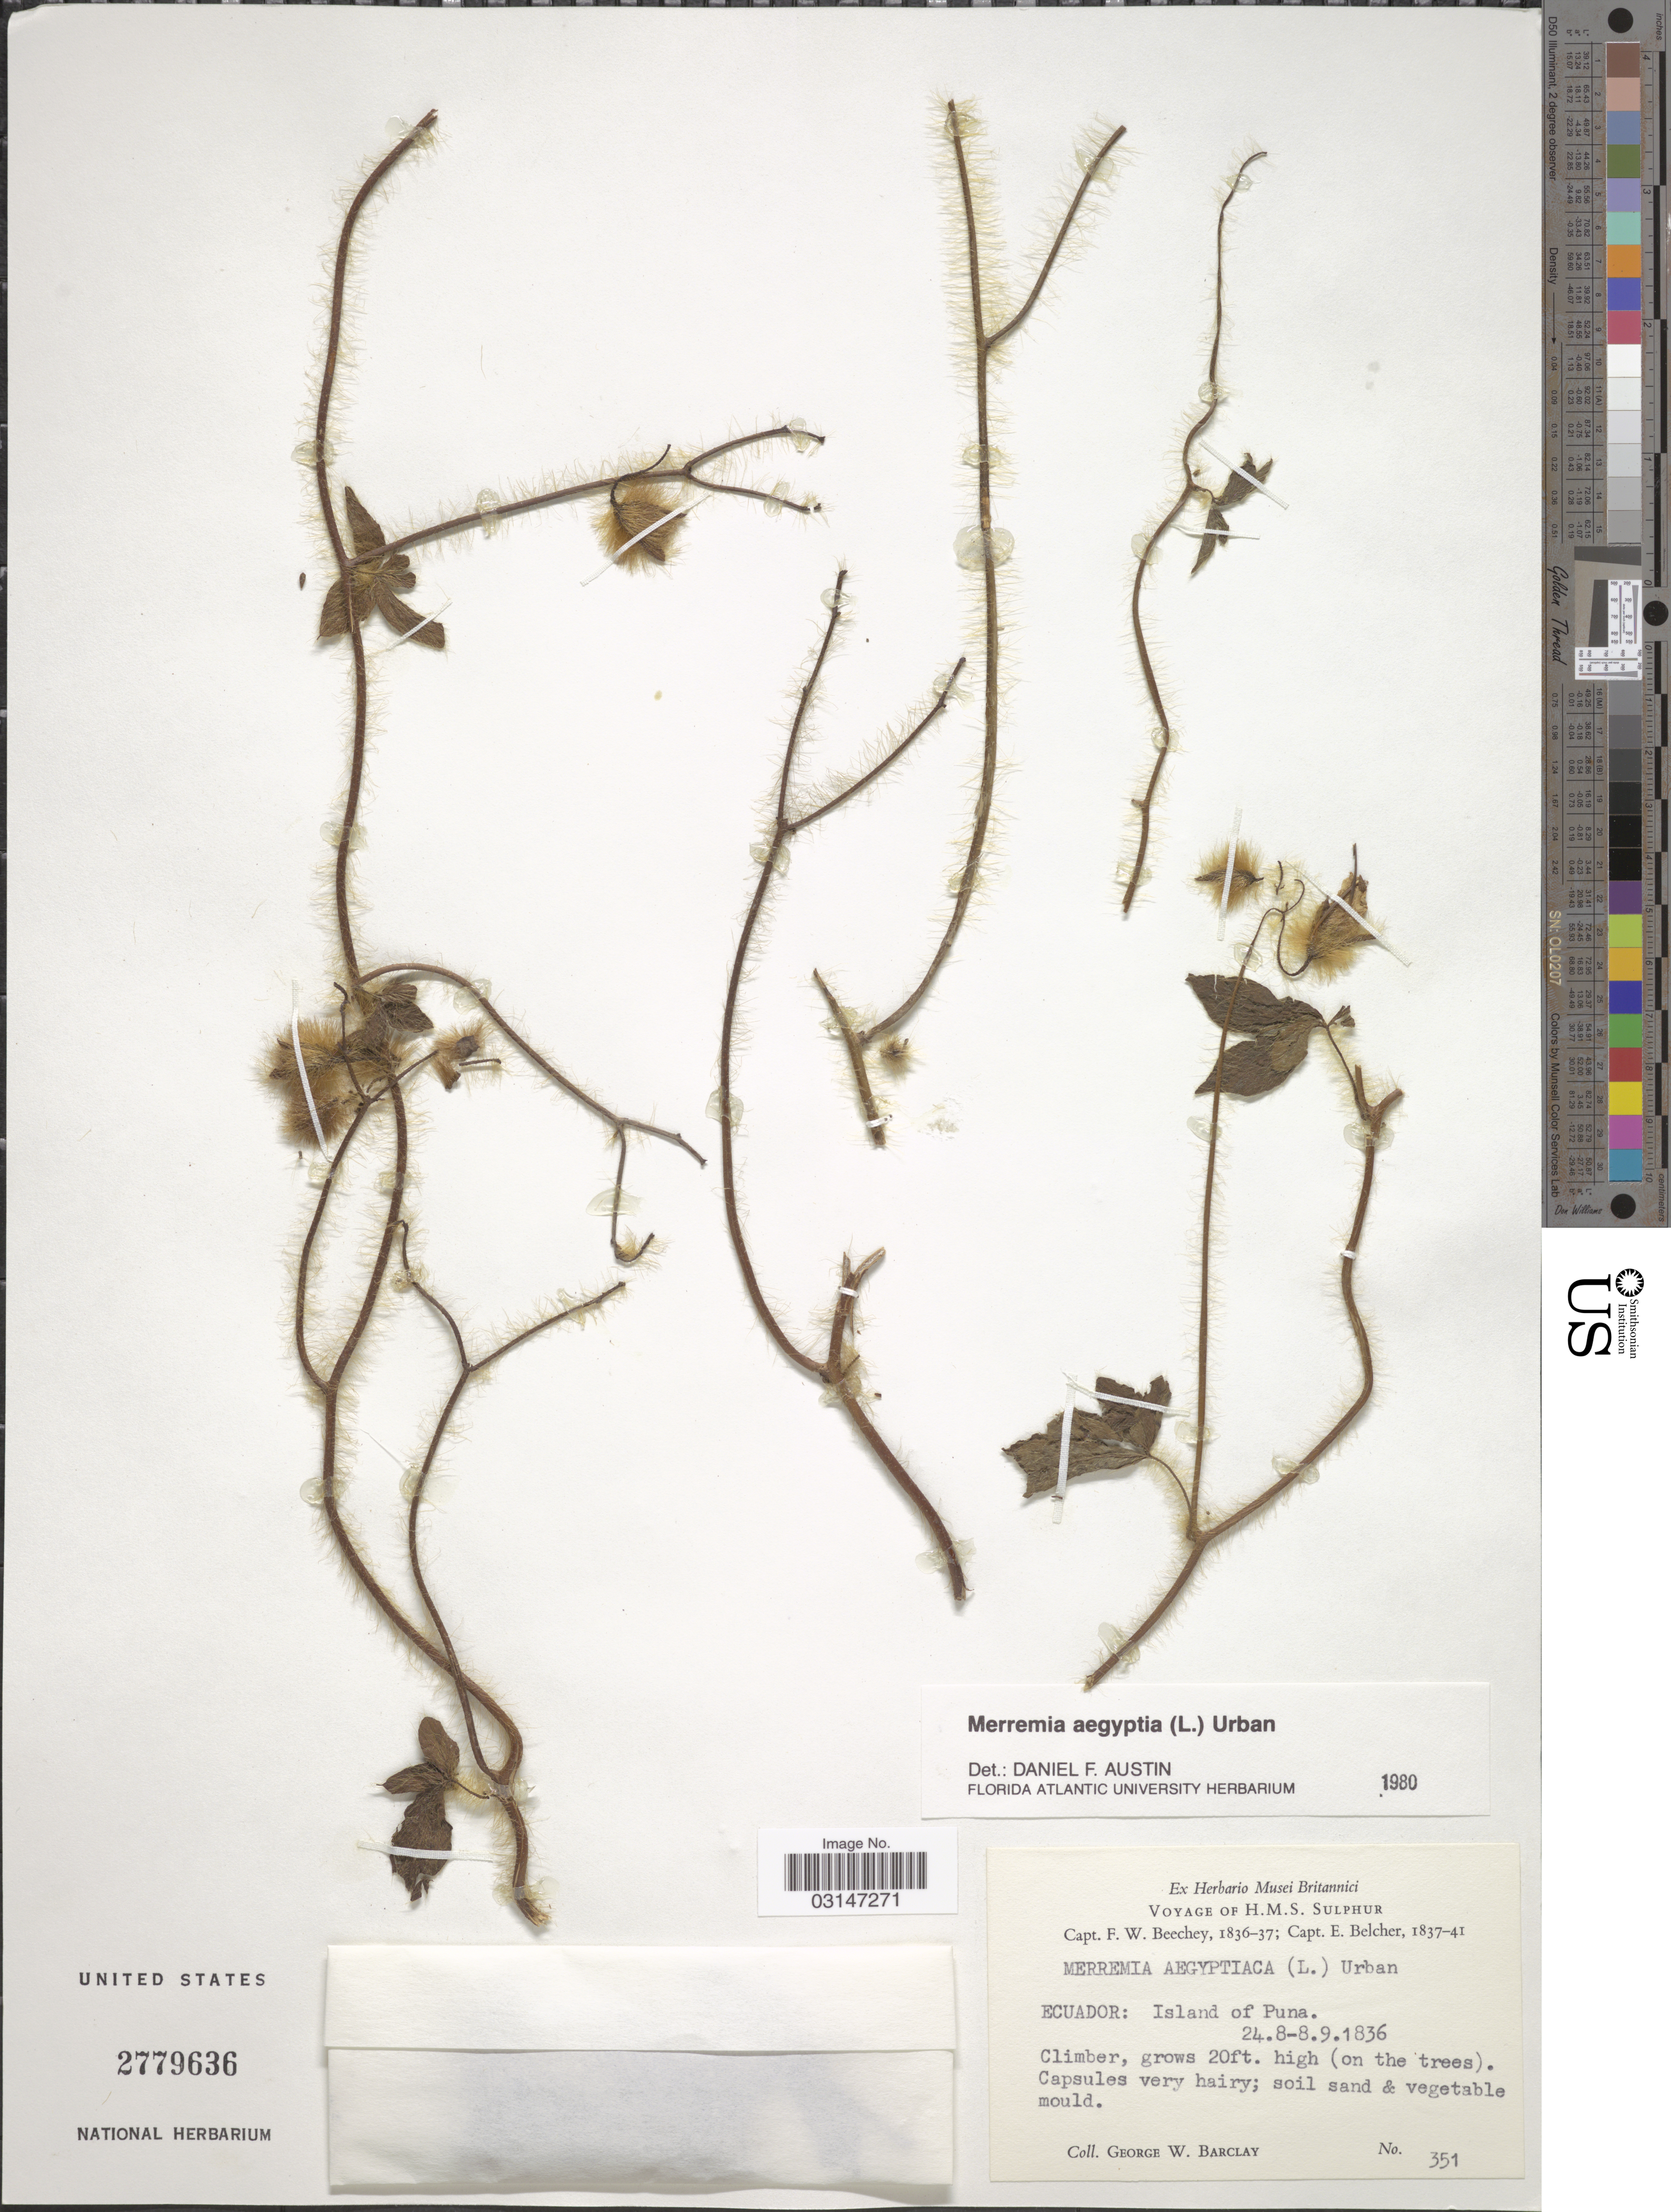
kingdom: Plantae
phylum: Tracheophyta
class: Magnoliopsida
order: Solanales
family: Convolvulaceae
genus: Distimake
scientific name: Distimake aegyptius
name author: (L.) A. R. Simões & Staples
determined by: Strong, Mark T., (BOT), Smithsonian Institution - National Museum of Natural History (UNITED STATES)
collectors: G. W. Barclay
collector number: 351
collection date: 1936-08-24/1936-09-08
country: Ecuador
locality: Island of Puna.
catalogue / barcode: US 2779636